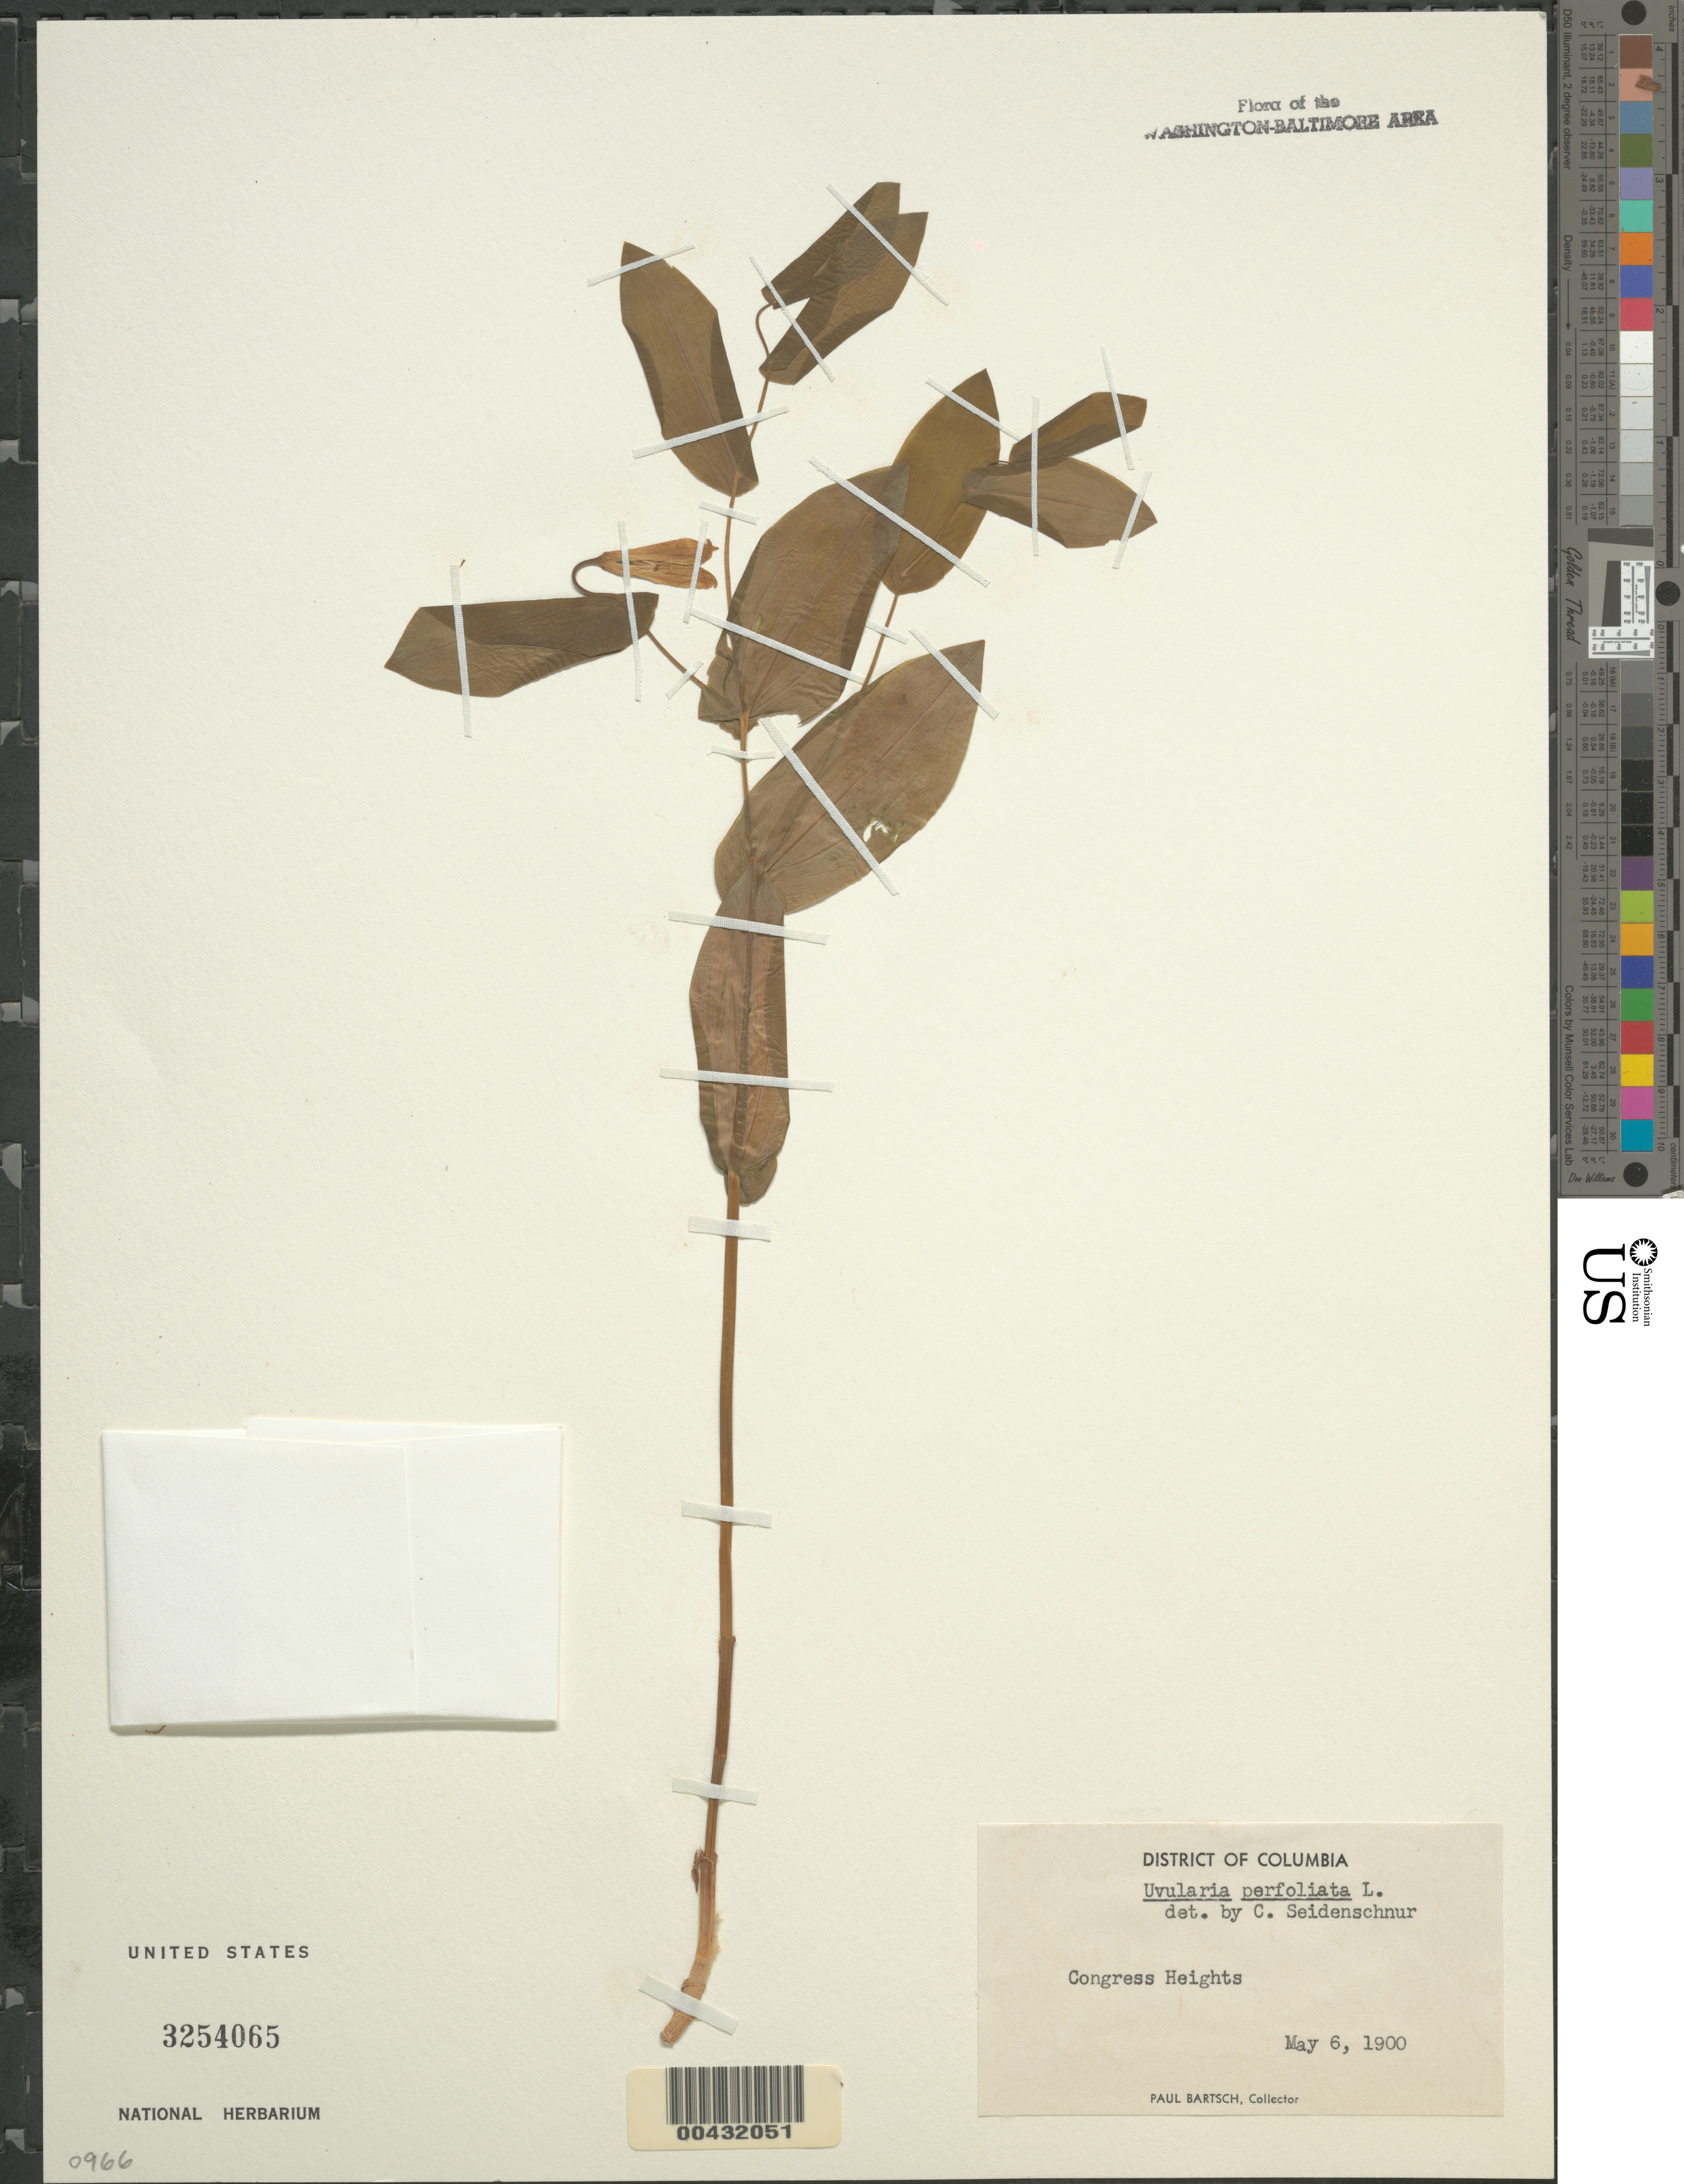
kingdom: Plantae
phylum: Tracheophyta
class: Liliopsida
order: Liliales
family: Colchicaceae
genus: Uvularia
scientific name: Uvularia perfoliata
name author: L.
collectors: P. Bartsch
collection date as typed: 06 May 1900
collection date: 1900-05-06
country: United States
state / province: District of Columbia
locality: Congress Heights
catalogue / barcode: US 3254065